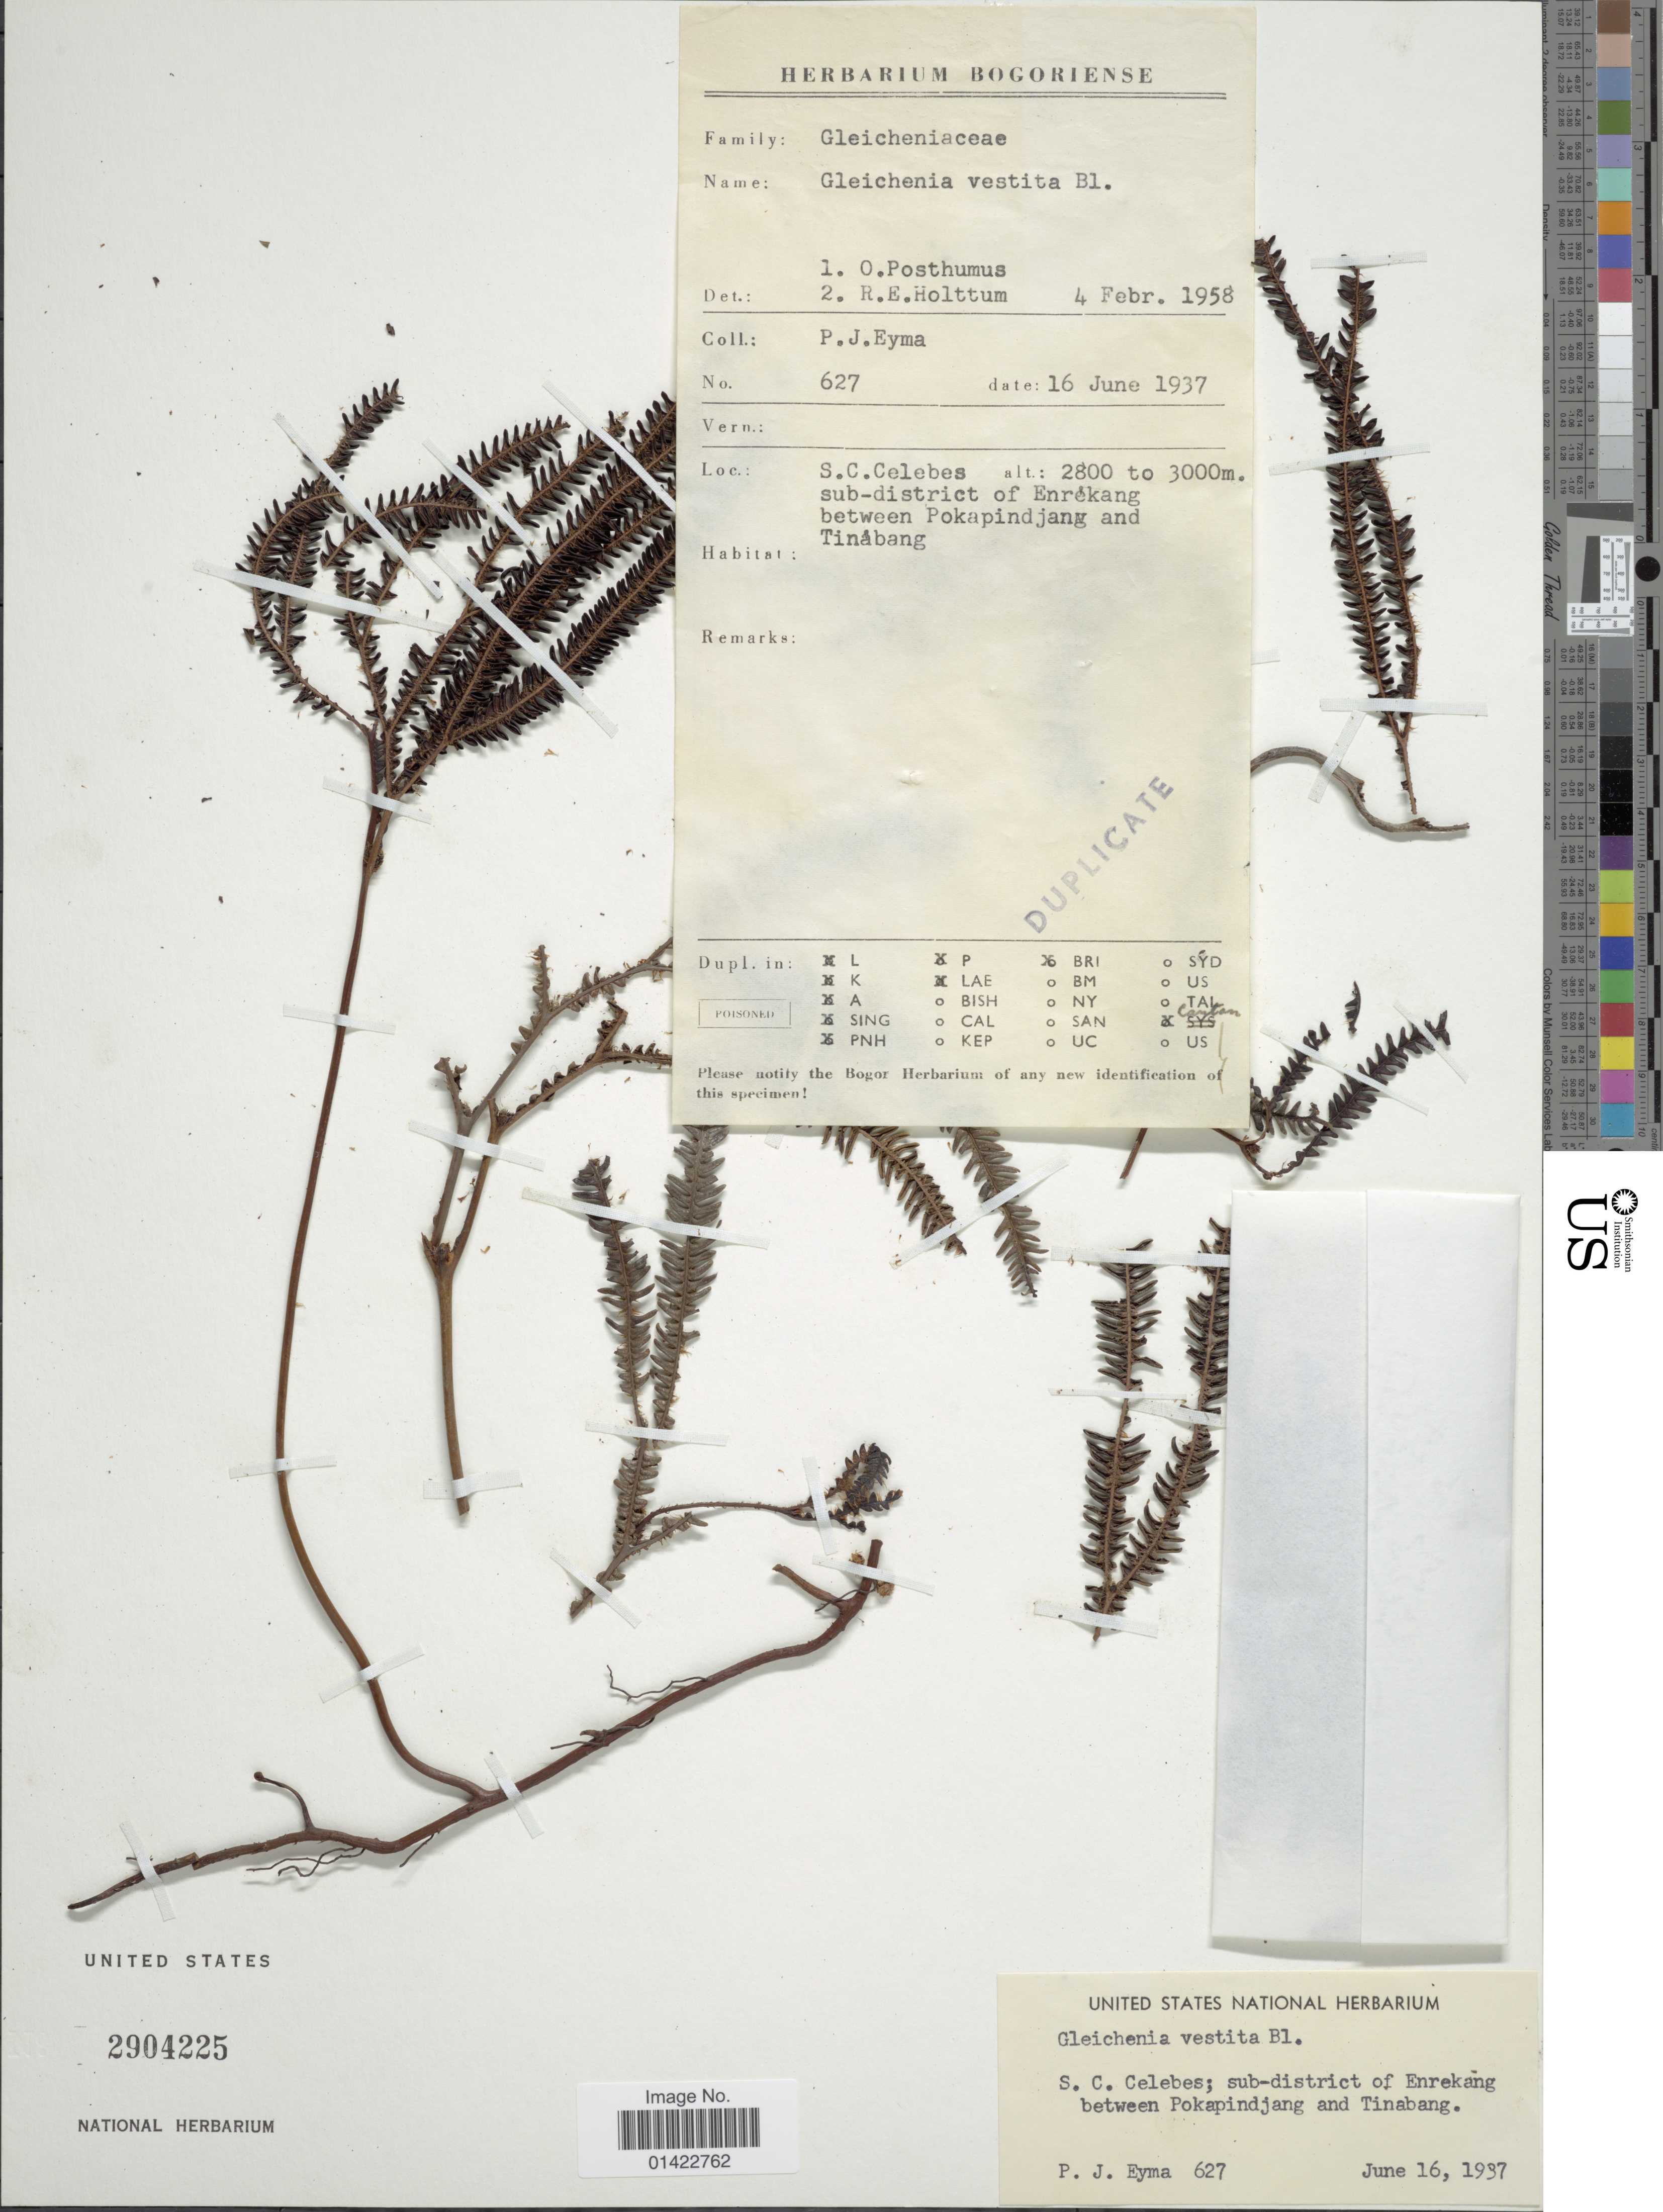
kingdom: Plantae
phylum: Tracheophyta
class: Polypodiopsida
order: Gleicheniales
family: Gleicheniaceae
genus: Sticherus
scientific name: Sticherus vestitus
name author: (Blume) Ching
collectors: P. J. Eyma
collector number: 627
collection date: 1937-06-16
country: Indonesia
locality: S.C. Celebes. sub-district of Enrekang between Pokapindjang and Tinabang.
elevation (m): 2800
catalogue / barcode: US 2904225